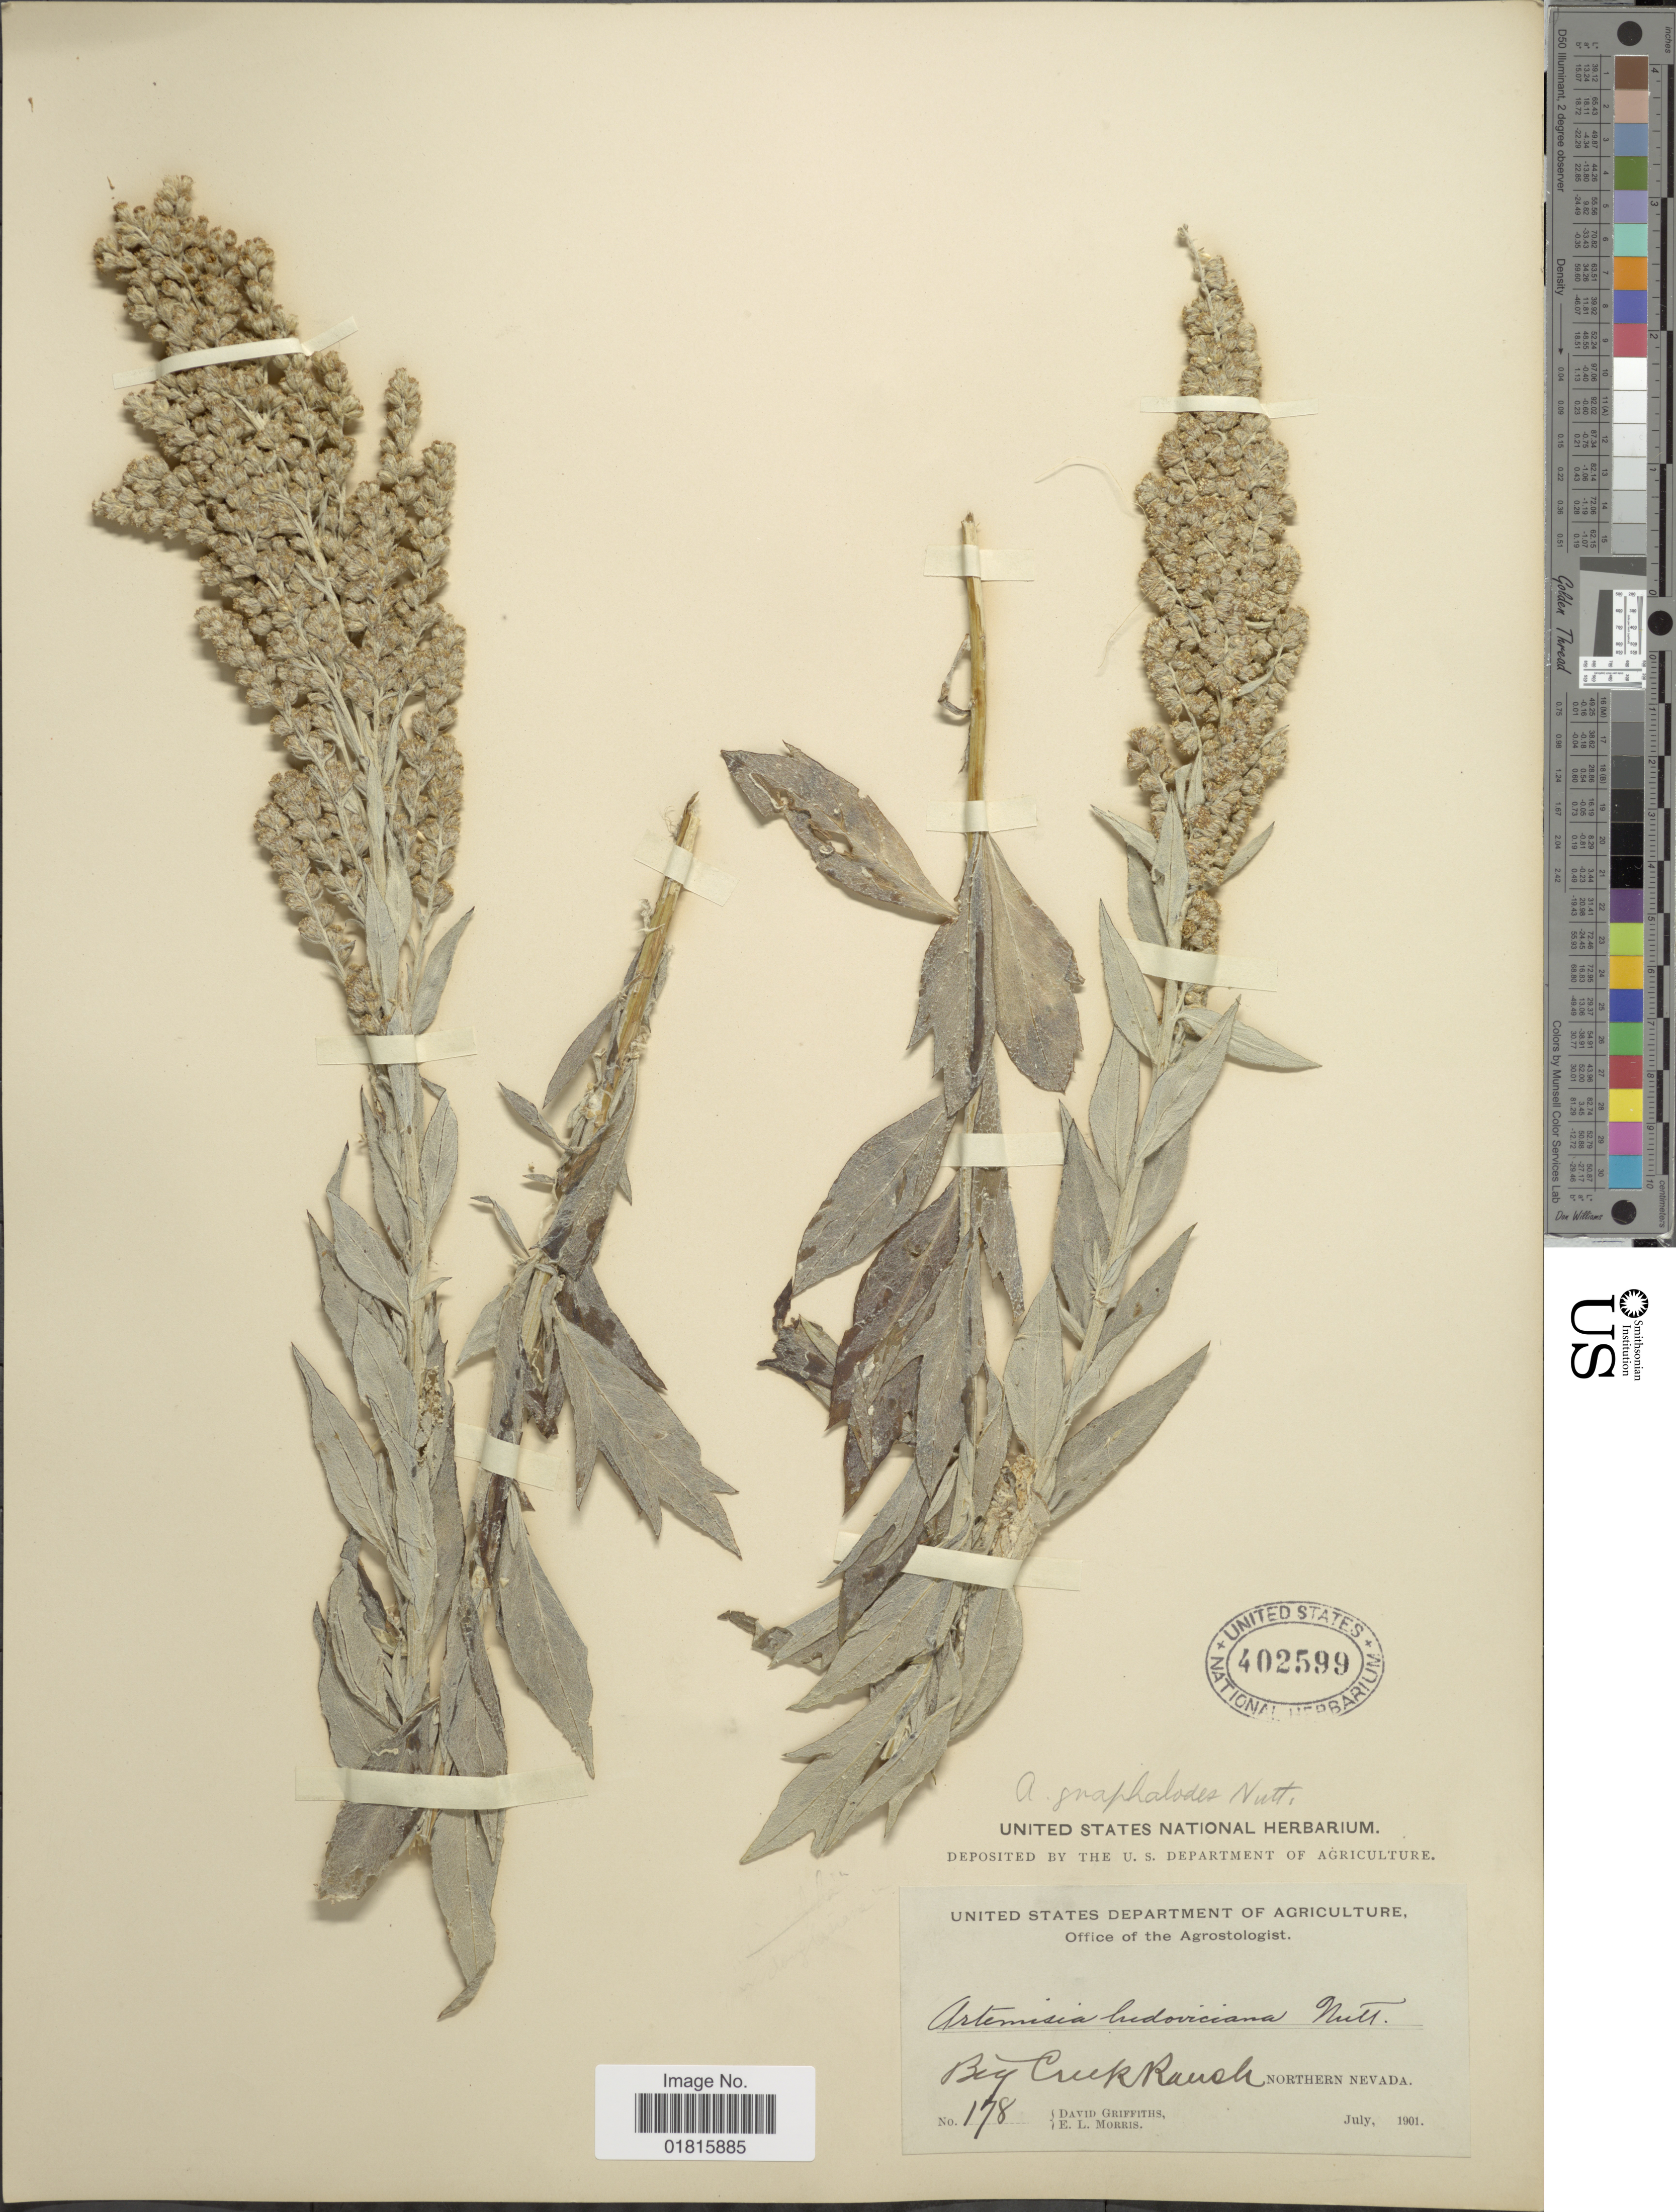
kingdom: Plantae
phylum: Tracheophyta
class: Magnoliopsida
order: Asterales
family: Asteraceae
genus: Artemisia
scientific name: Artemisia gnaphaloides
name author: Nutt.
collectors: D. Griffiths & E. Morris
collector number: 178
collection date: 1901-07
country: United States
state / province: Nevada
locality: Big Creek Ranch, Northern Nevada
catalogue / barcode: US 402599